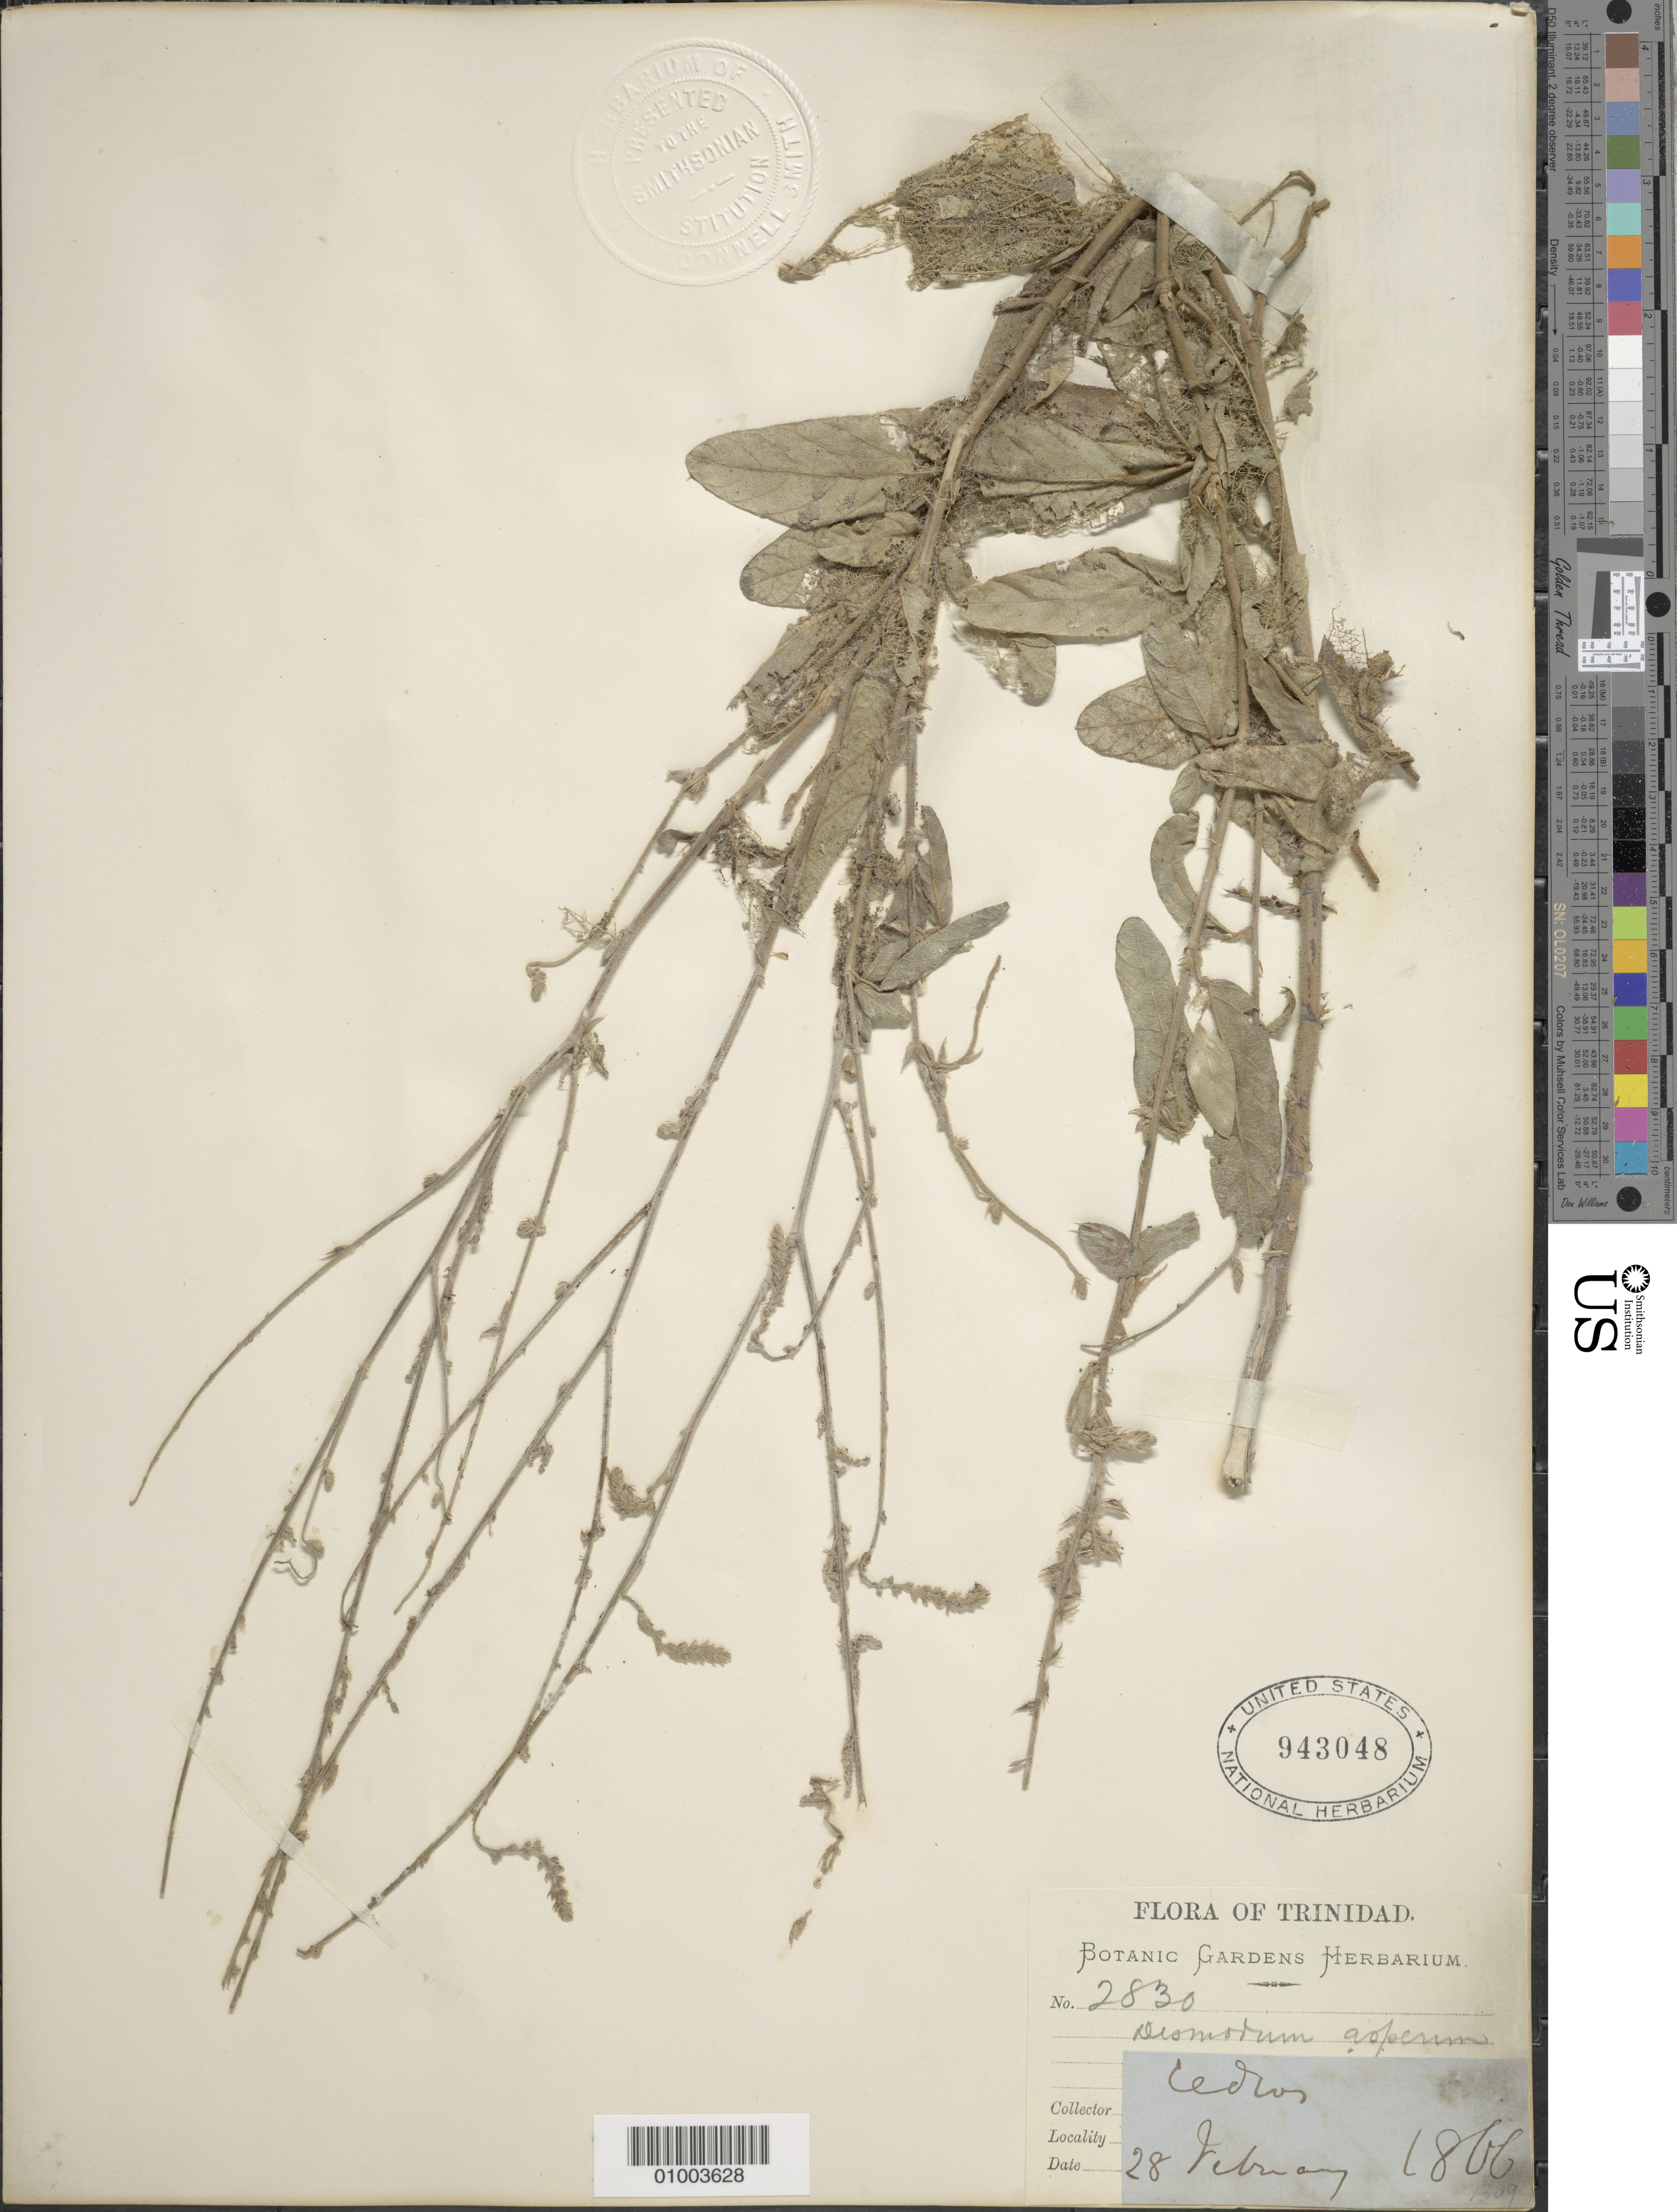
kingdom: Plantae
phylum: Tracheophyta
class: Magnoliopsida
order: Fabales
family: Fabaceae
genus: Desmodium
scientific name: Desmodium distortum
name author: (Aubl.) J.F. Macbr.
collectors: Botanic Gardens Herbarium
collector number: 2830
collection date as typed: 28 Feb 1866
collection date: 1866-02-28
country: Trinidad and Tobago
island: Trinidad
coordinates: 0 N, 0 E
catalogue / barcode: US 943048